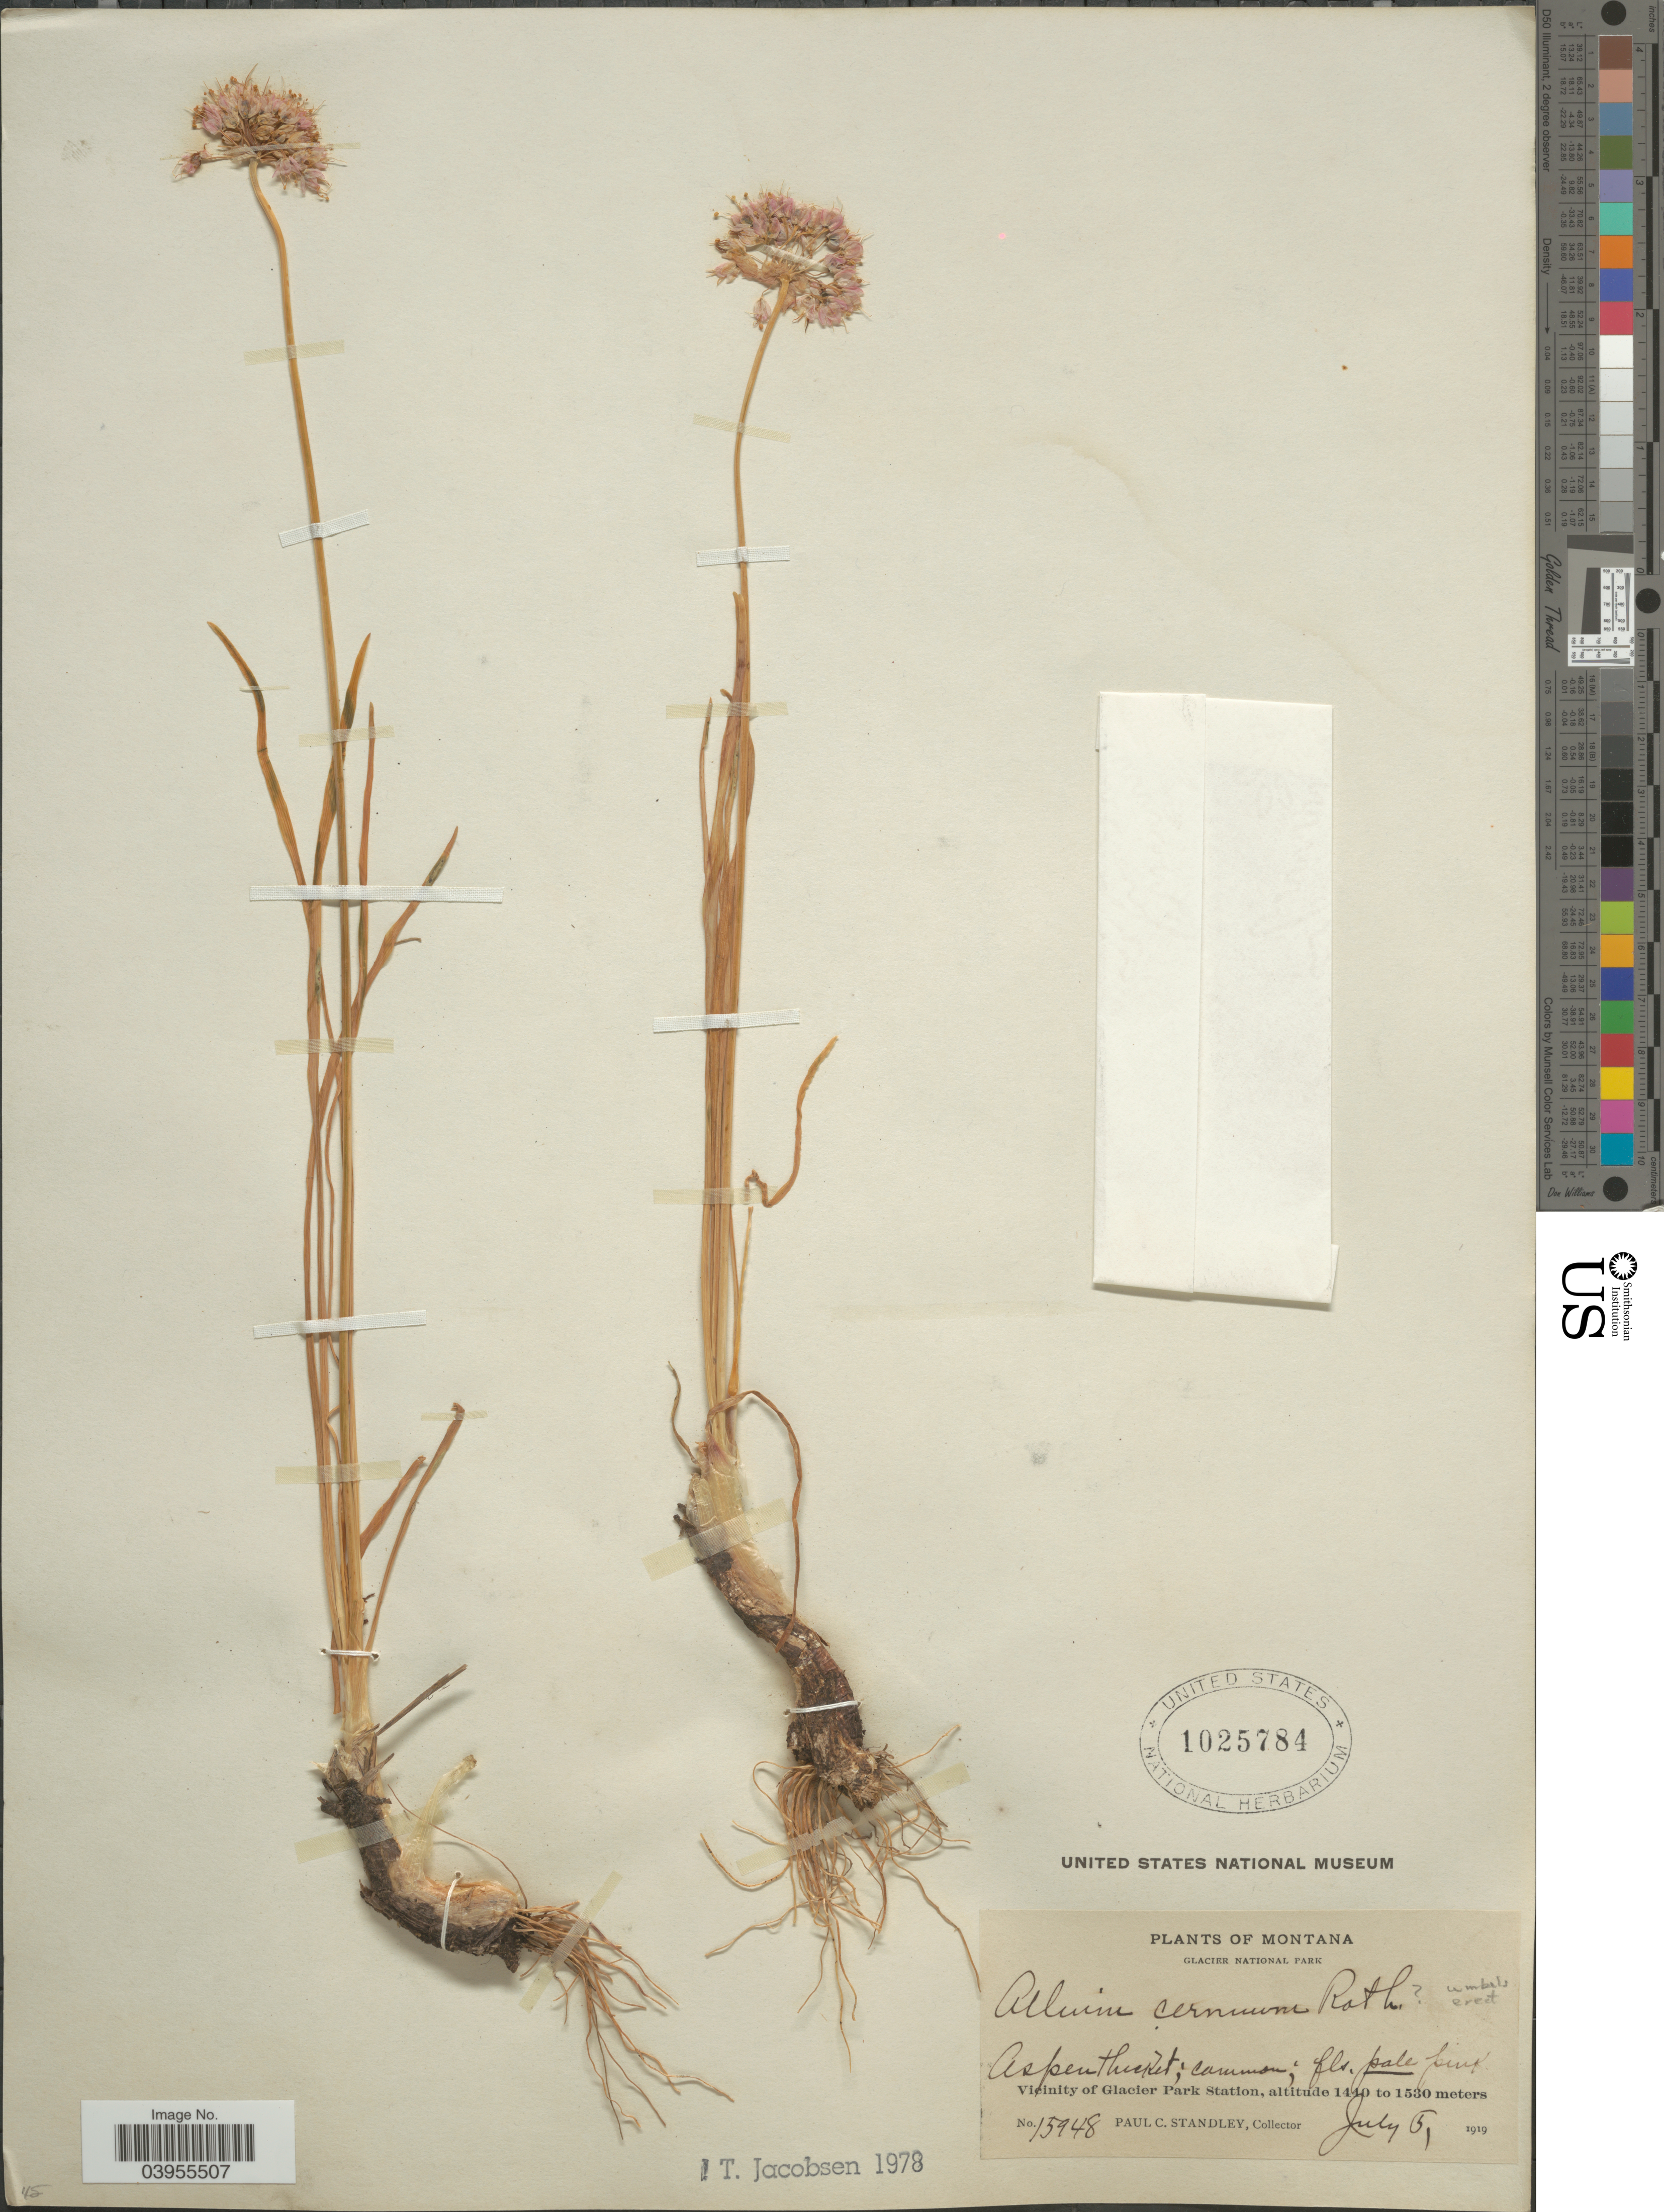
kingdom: Plantae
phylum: Tracheophyta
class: Liliopsida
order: Asparagales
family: Amaryllidaceae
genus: Allium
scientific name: Allium cernuum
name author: Roth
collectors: P. C. Standley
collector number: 15948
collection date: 1919-07-05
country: United States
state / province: Montana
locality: Glacier National Park. Vicinity of Glacier Park Station.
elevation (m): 1440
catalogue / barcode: US 1025784